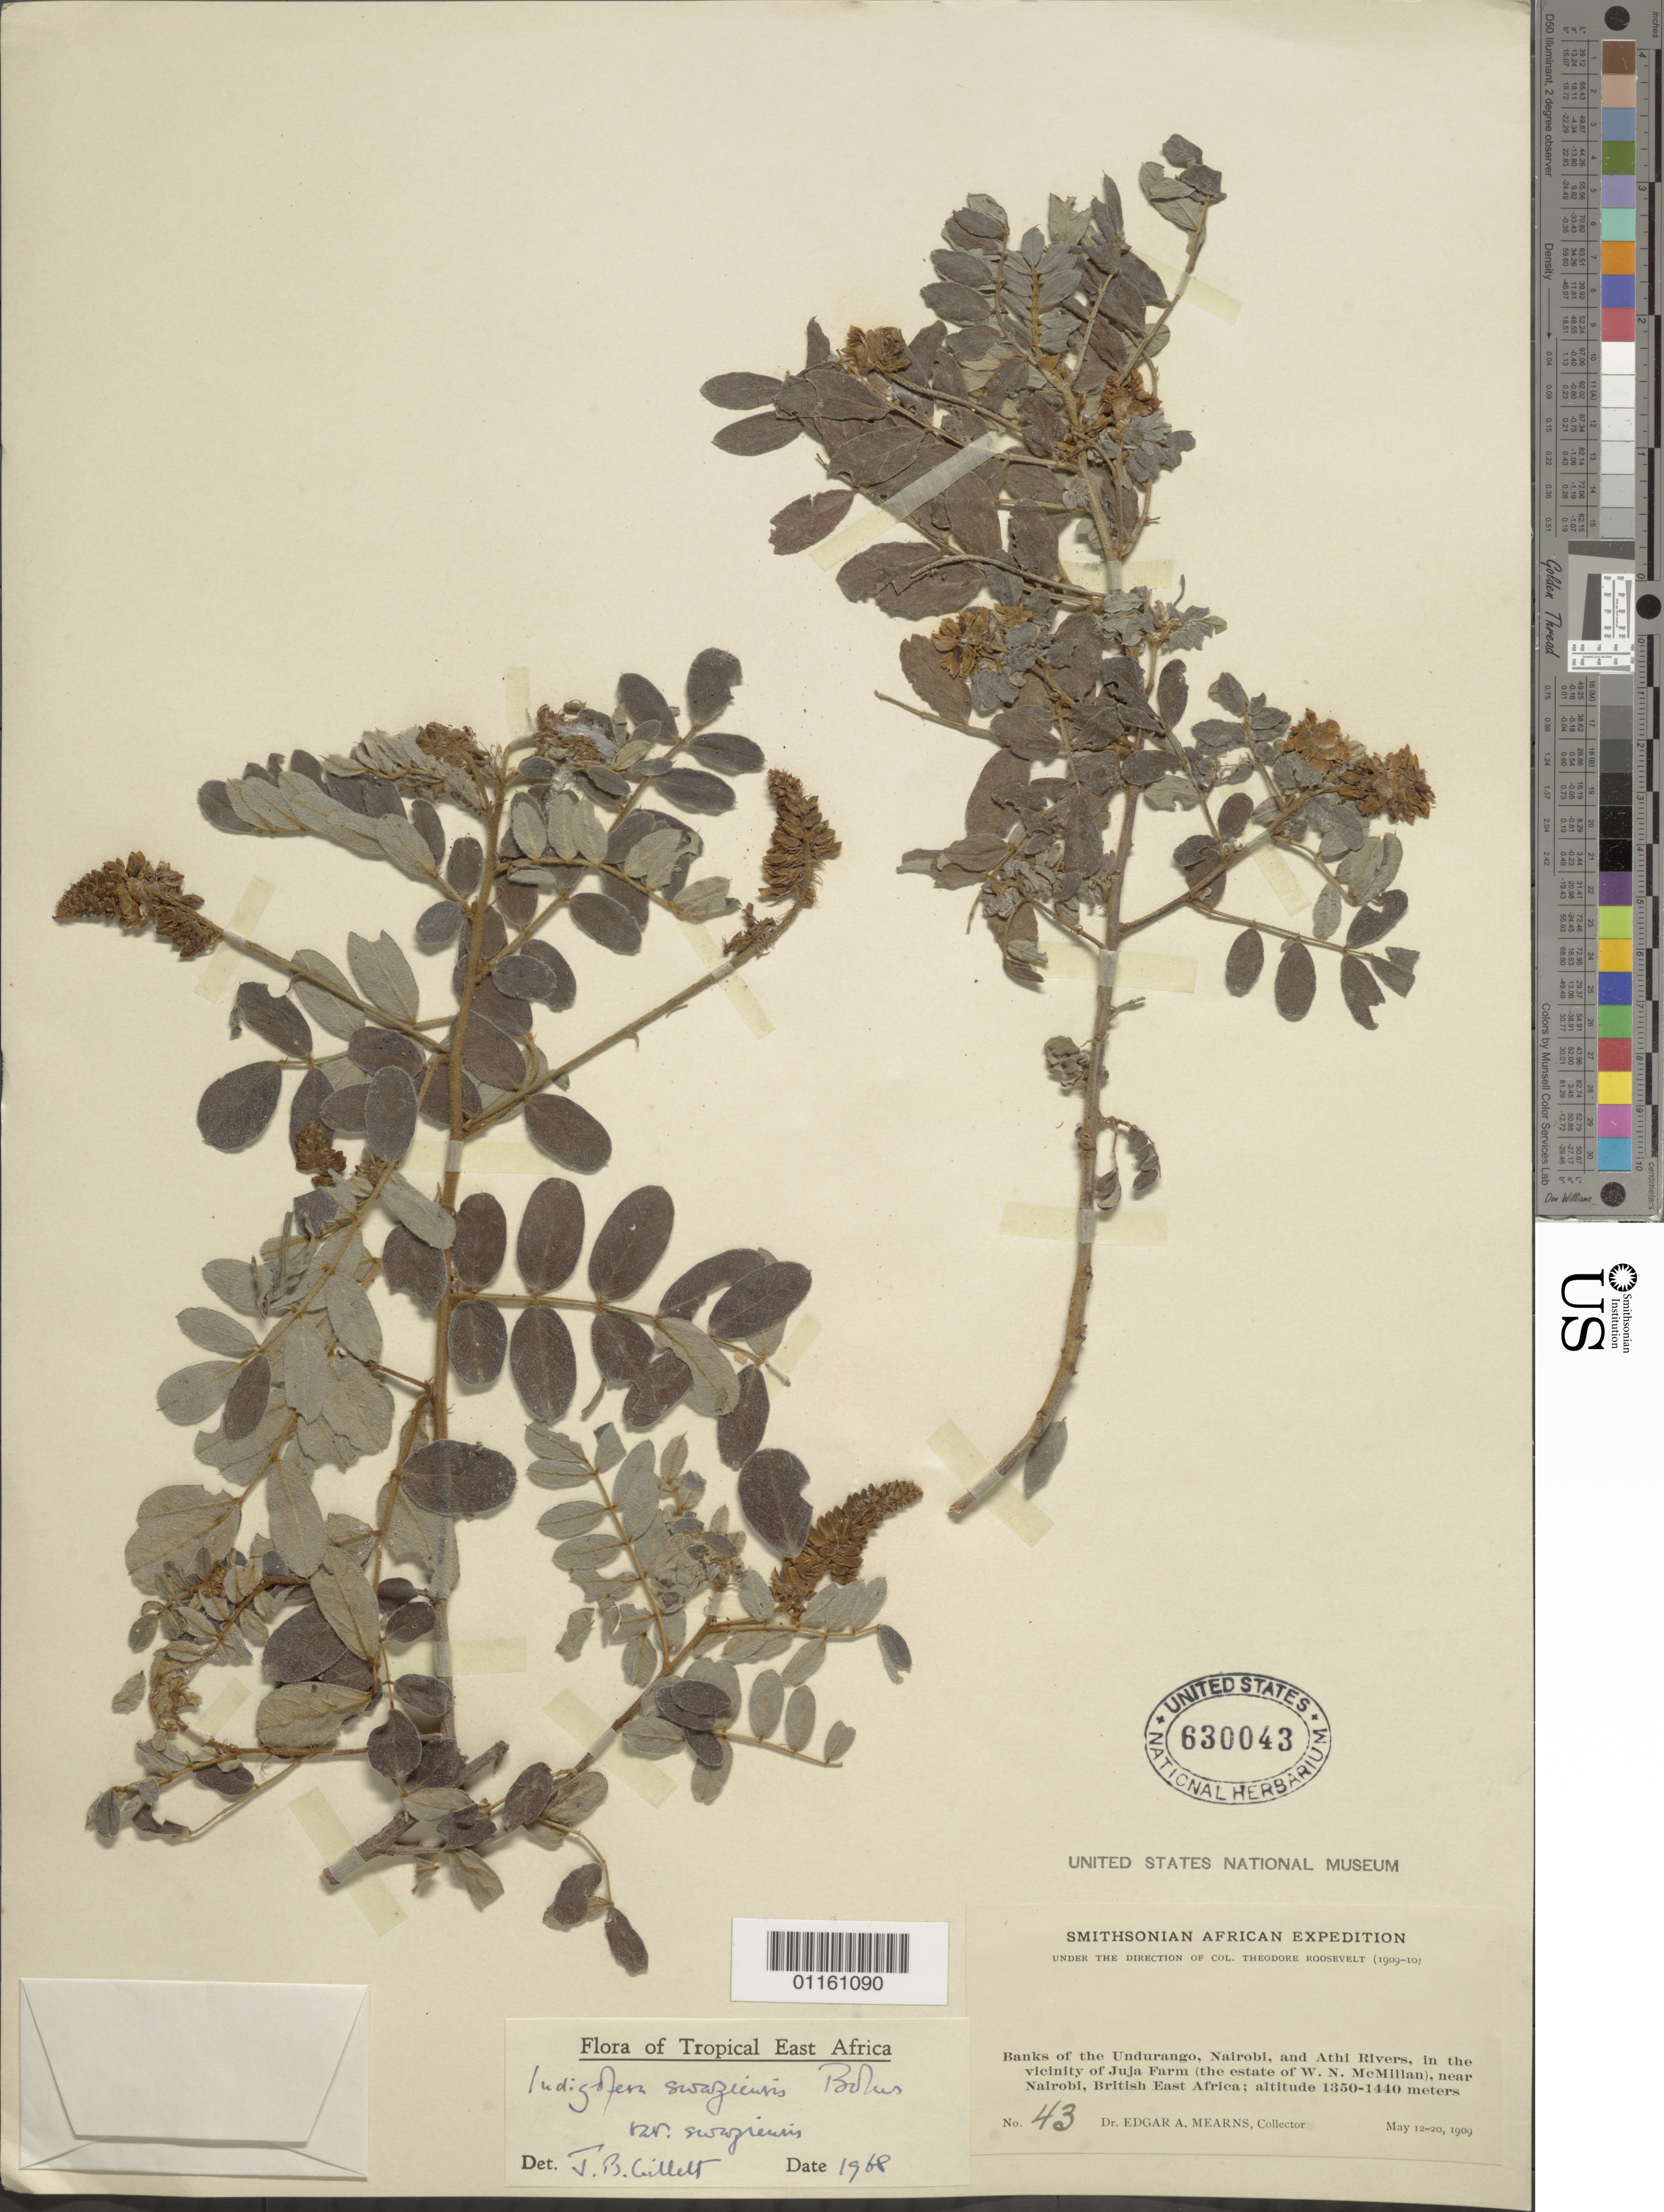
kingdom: Plantae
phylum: Tracheophyta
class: Magnoliopsida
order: Fabales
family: Fabaceae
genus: Indigofera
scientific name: Indigofera swaziensis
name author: Bolus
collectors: E. A. Mearns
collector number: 43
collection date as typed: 12 May 1909 to 20 May 1909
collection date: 1909-05-12/1909-05-20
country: Kenya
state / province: Nairobi Area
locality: Banks of the Undurango, Nairobi and Athi Rivers. In the vicinity of Juja Farm. (the estate of W.N. McMillan) near Nairobi.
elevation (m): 1350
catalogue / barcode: US 630043